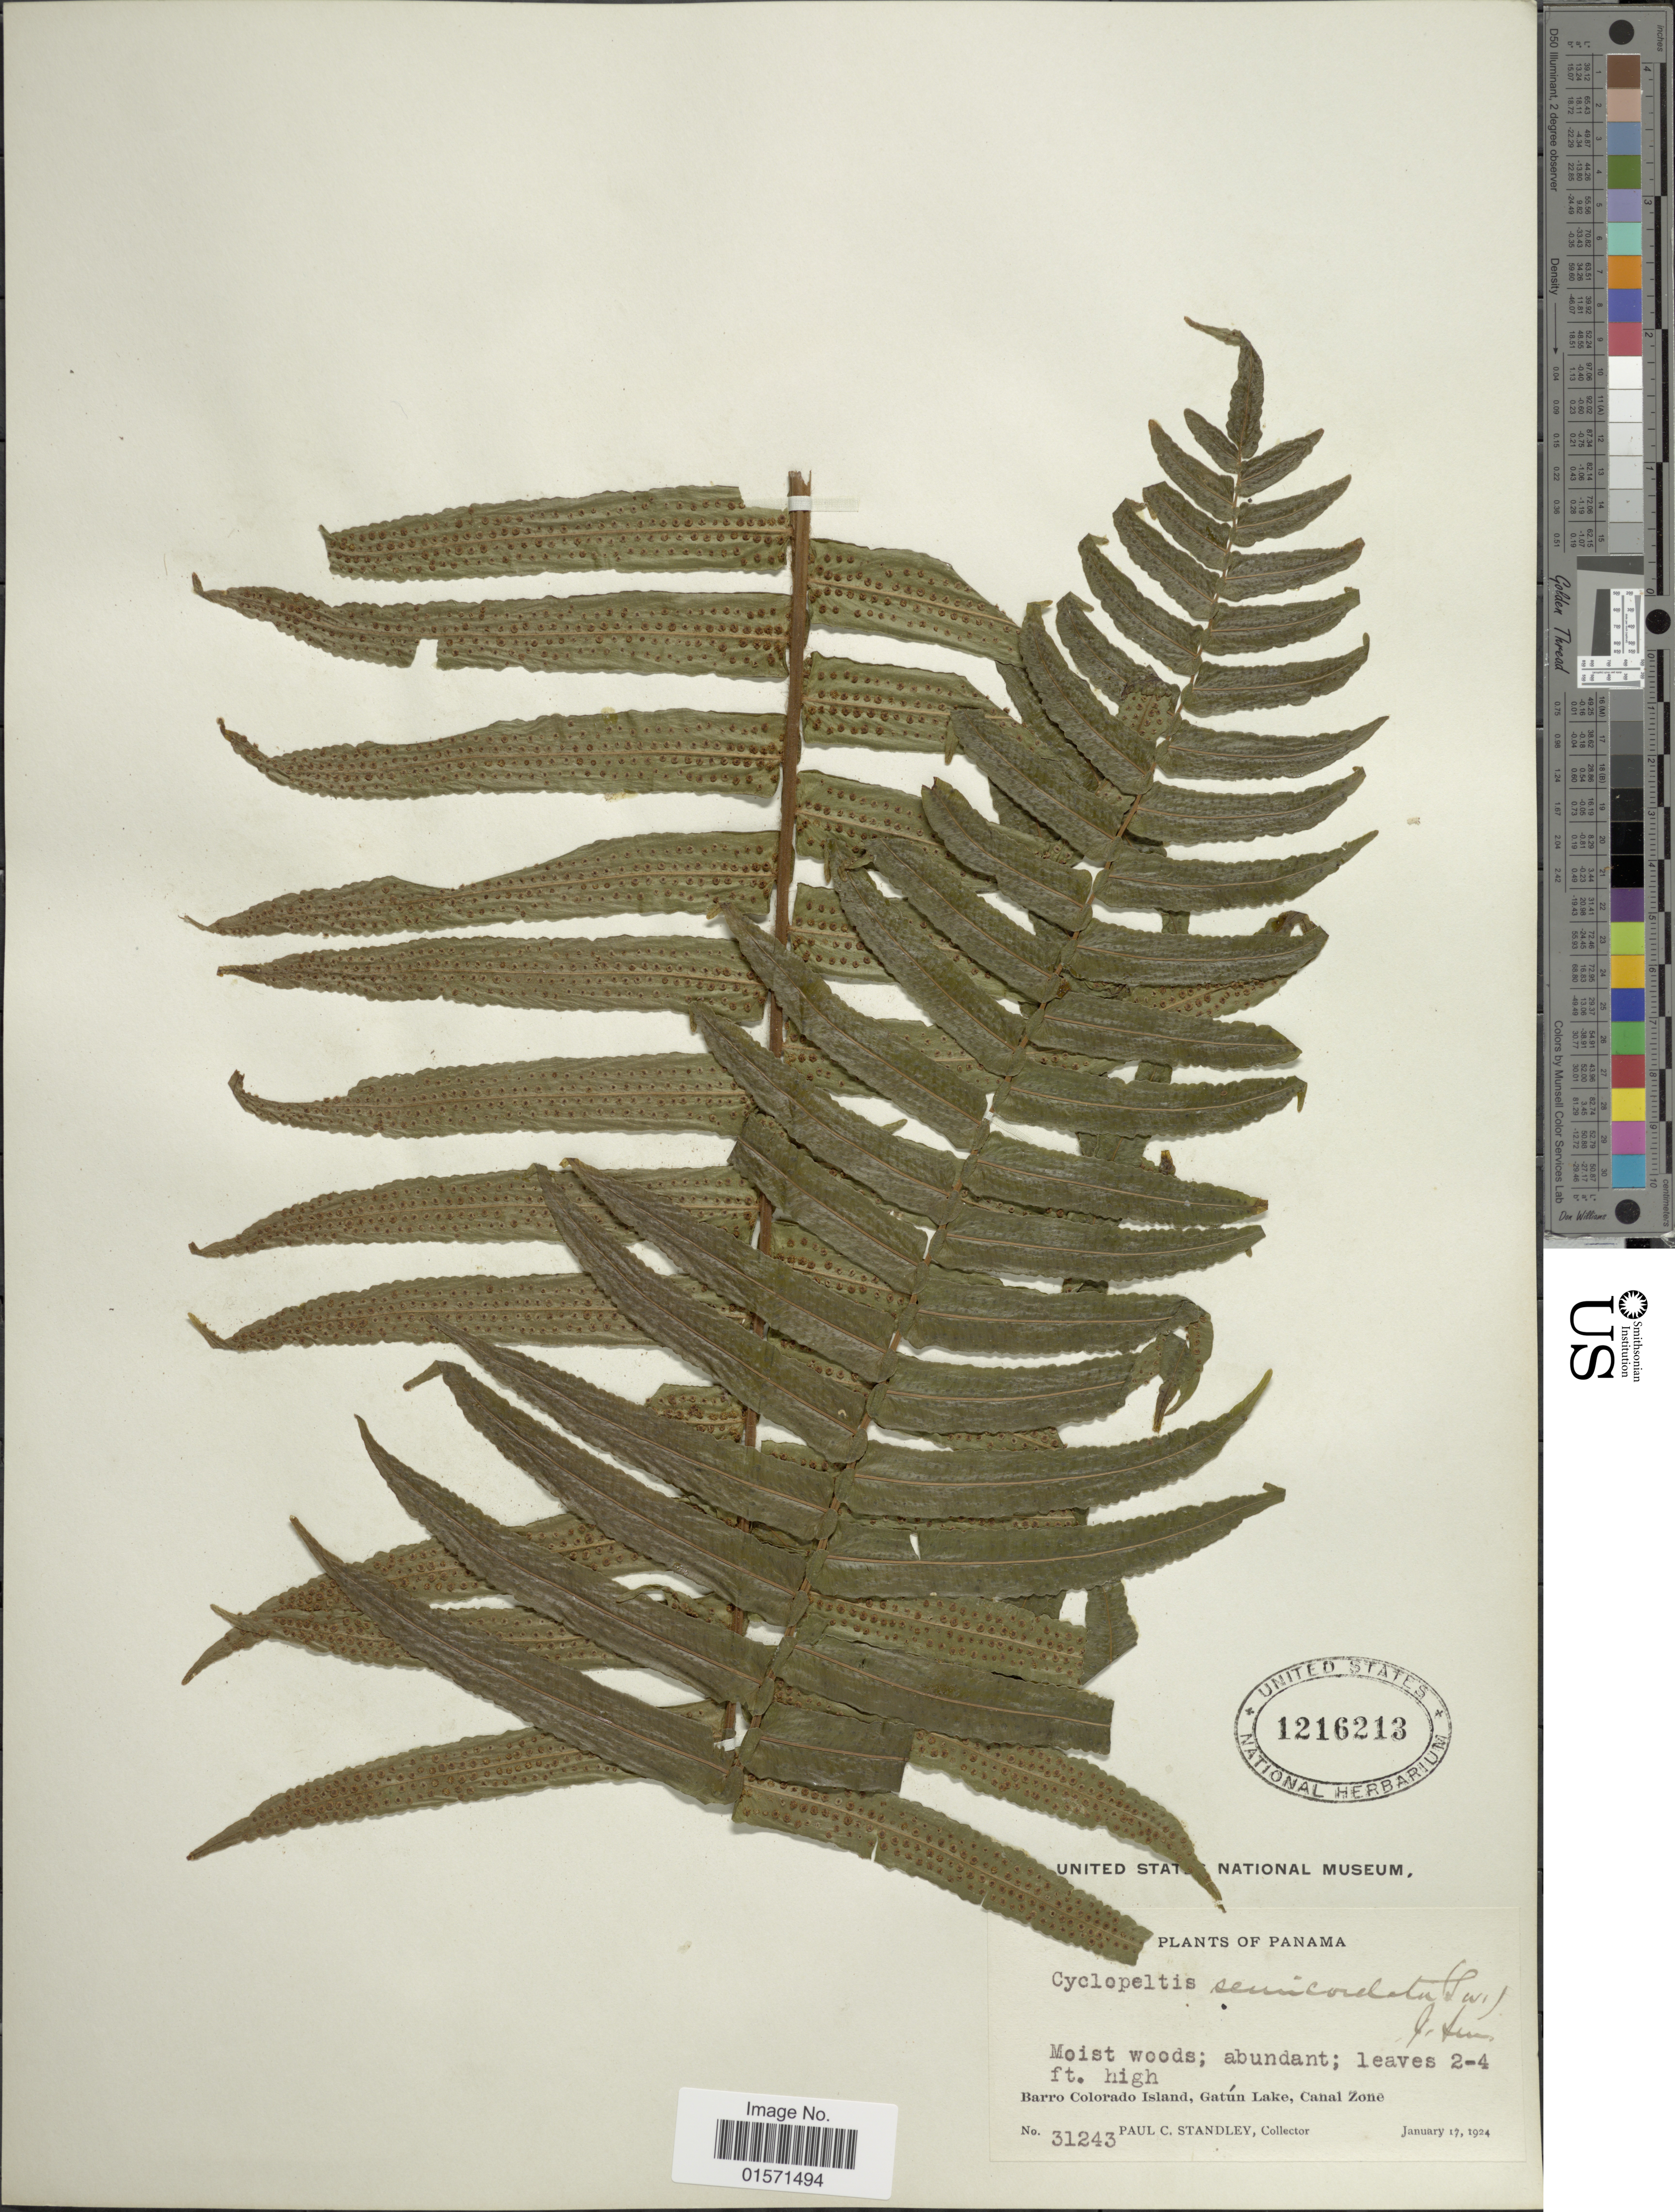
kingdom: Plantae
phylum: Tracheophyta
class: Polypodiopsida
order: Polypodiales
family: Lomariopsidaceae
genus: Cyclopeltis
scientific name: Cyclopeltis semicordata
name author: (Sw.) J. Sm.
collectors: P. C. Standley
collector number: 31243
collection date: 1924-01-17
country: Panama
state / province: Panamá Oeste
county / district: Canal Zone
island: Barro Colorado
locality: Barro Colorado Island, Gatun Lkake, Canal Zone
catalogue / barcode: US 1216213